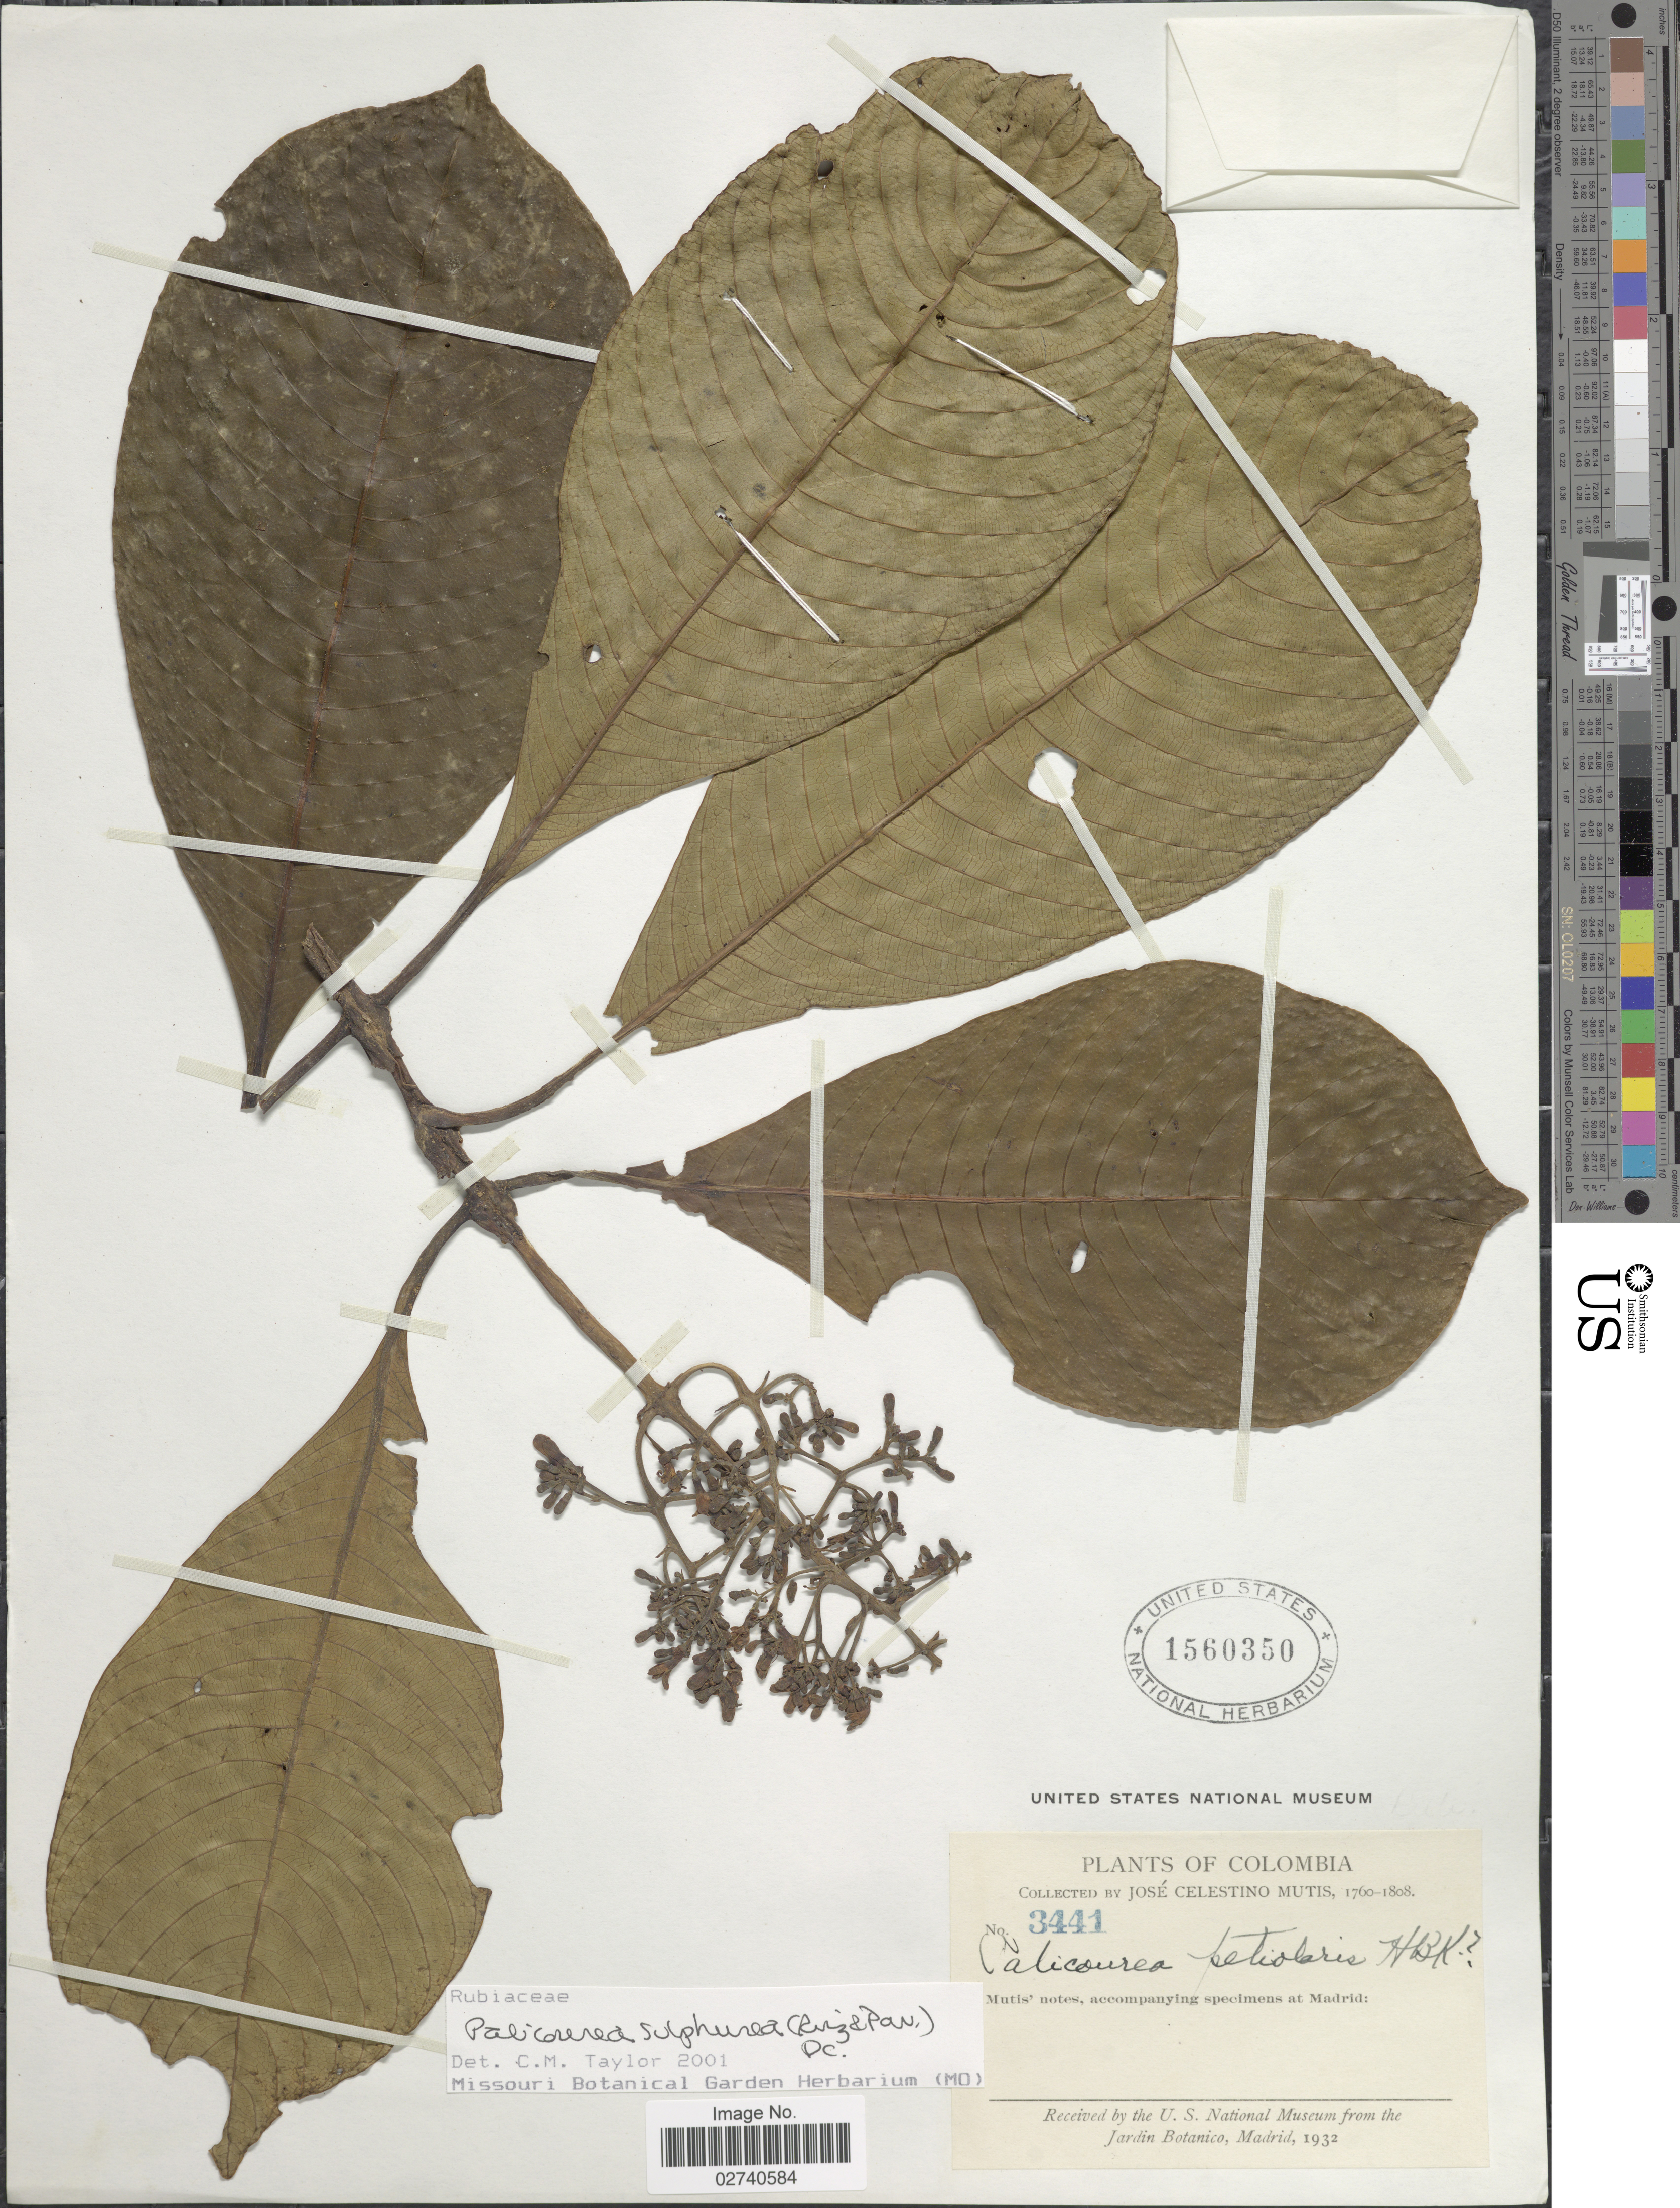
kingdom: Plantae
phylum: Tracheophyta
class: Magnoliopsida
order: Gentianales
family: Rubiaceae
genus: Palicourea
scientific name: Palicourea sulphurea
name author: (Ruiz & Pav.) DC.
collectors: J. C. B. Mutis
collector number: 3441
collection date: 1760/1808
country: Colombia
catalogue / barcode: US 1560350